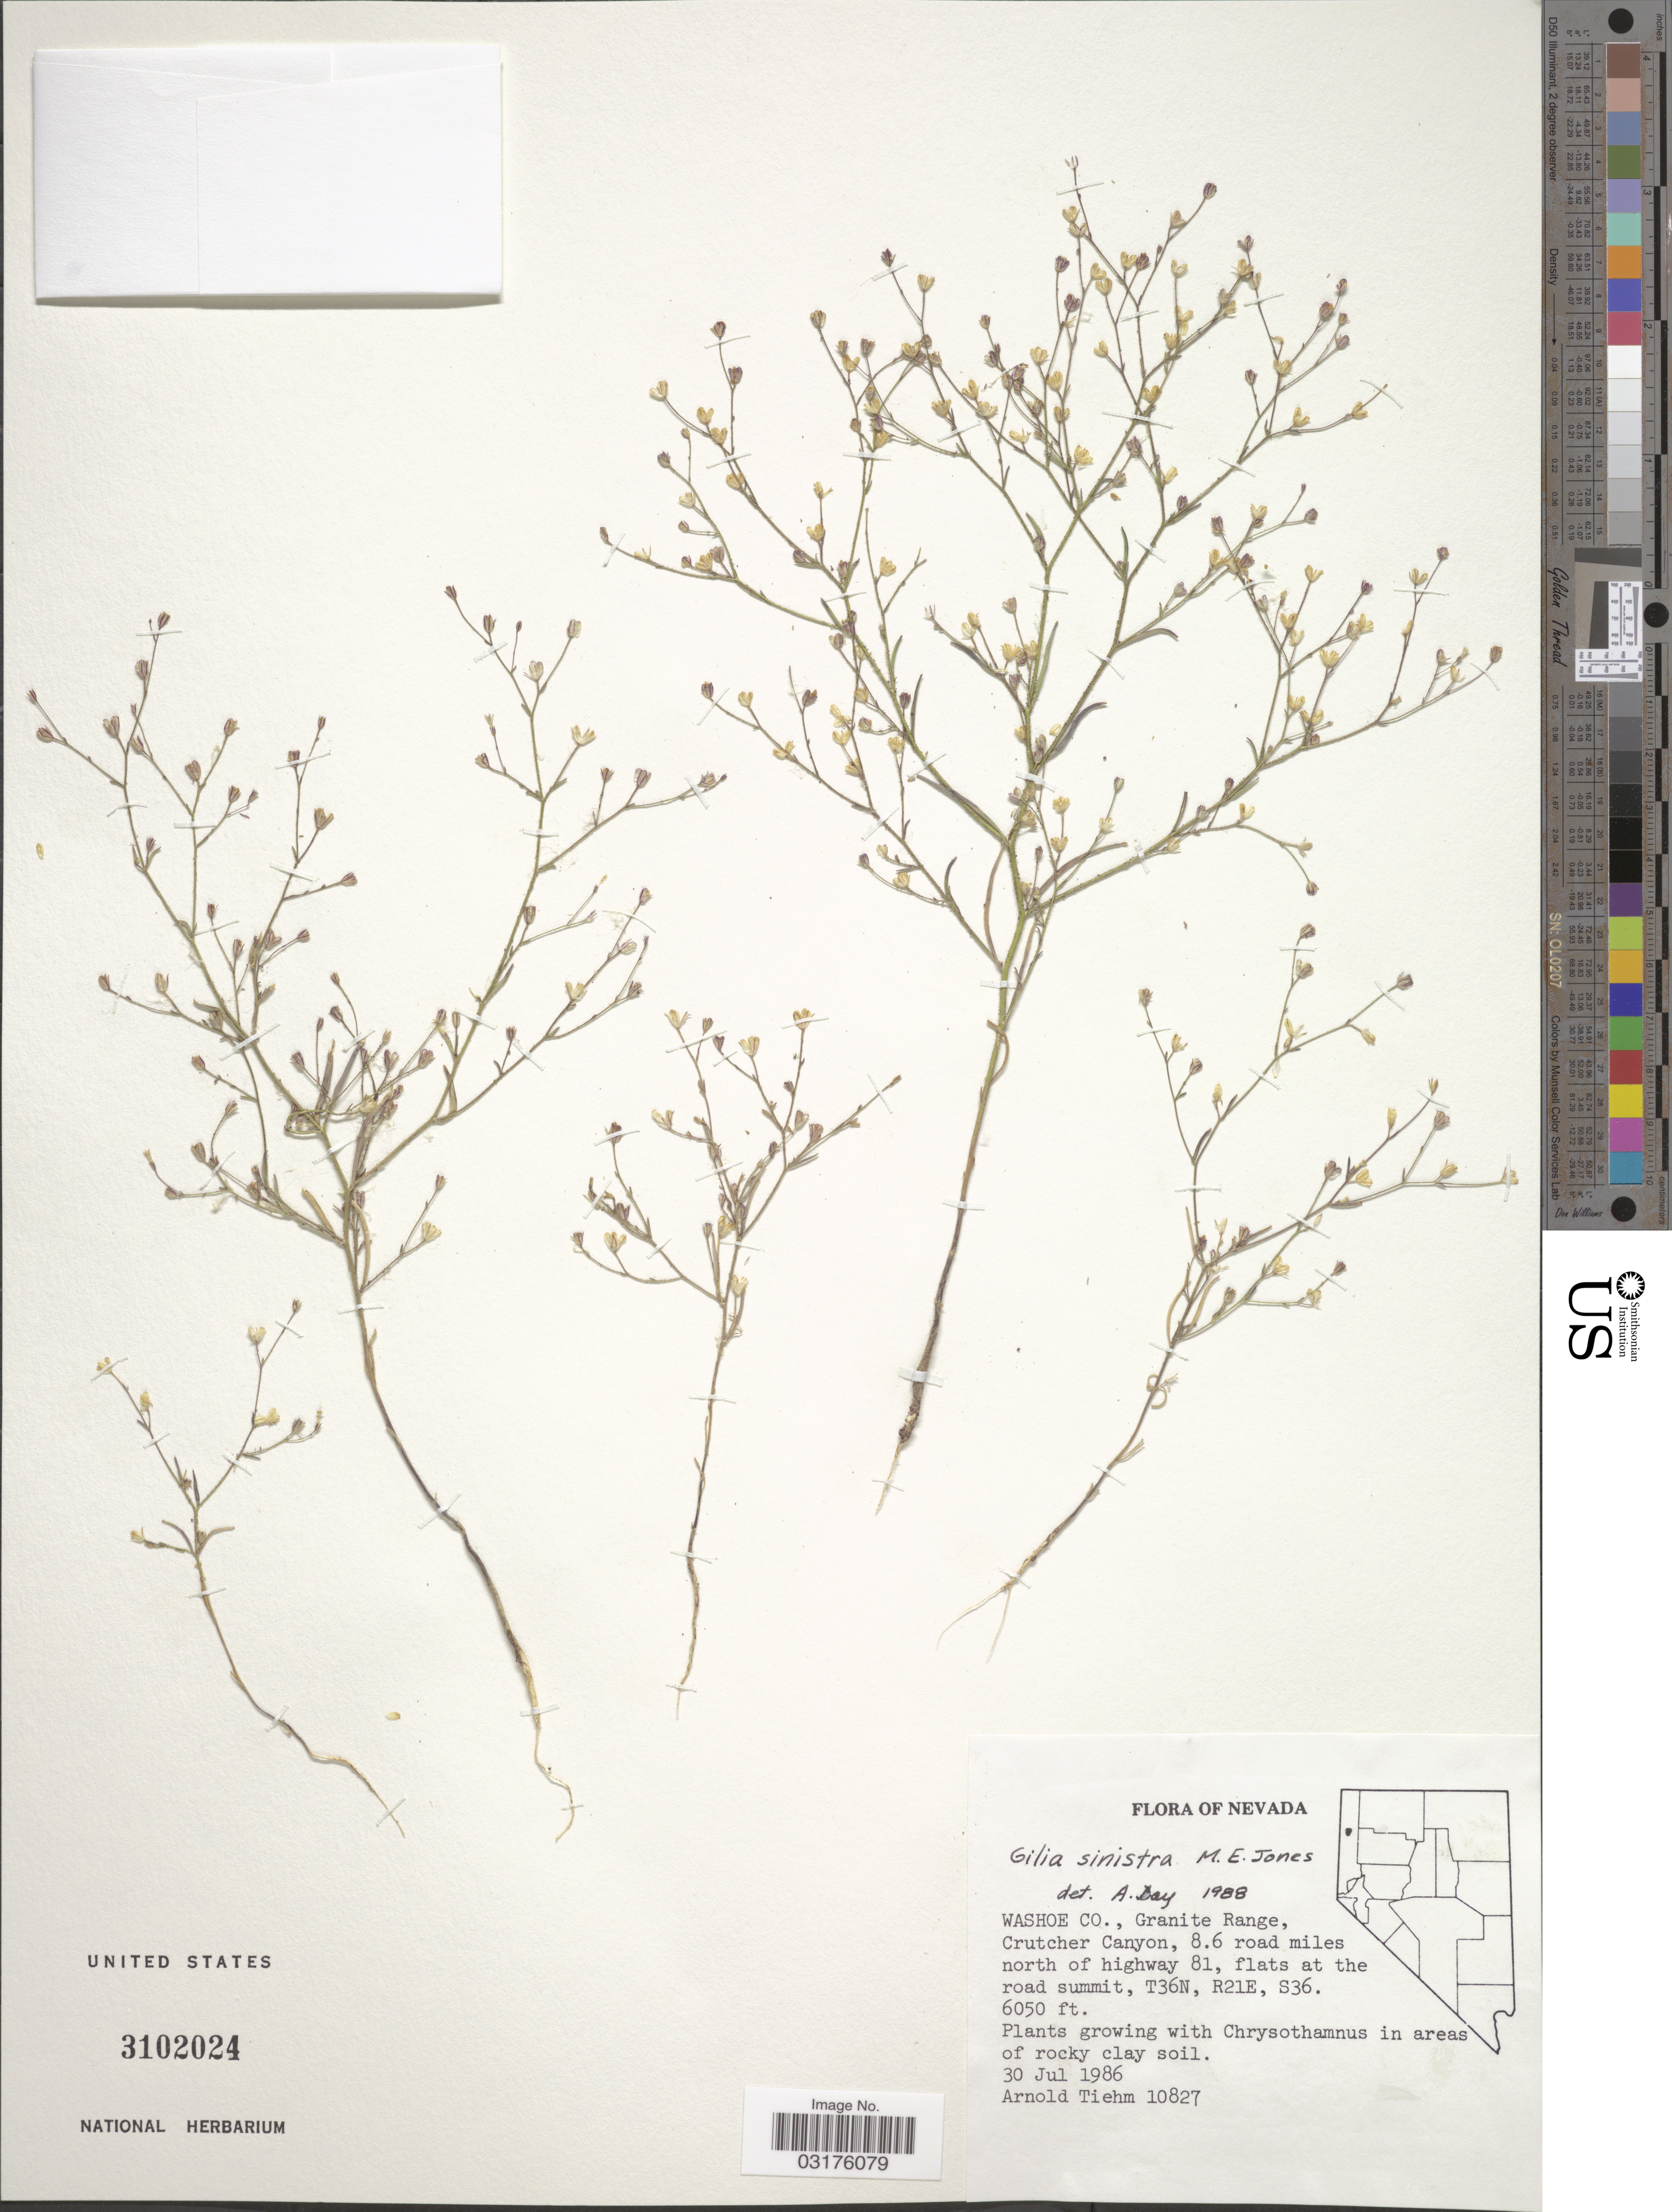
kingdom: Plantae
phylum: Tracheophyta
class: Magnoliopsida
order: Ericales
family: Polemoniaceae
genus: Navarretia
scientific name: Navarretia sinistra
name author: (M.E. Jones) L.A. Johnson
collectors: A. Tiehm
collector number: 10827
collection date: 1986-07-30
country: United States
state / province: Nevada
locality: Washoe Co., Granite Range, Crutcher Canyon, 8.6 road miles north of highway 81, flats at the road summit, T36N, R21E, S36.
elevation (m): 1844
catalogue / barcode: US 3102024